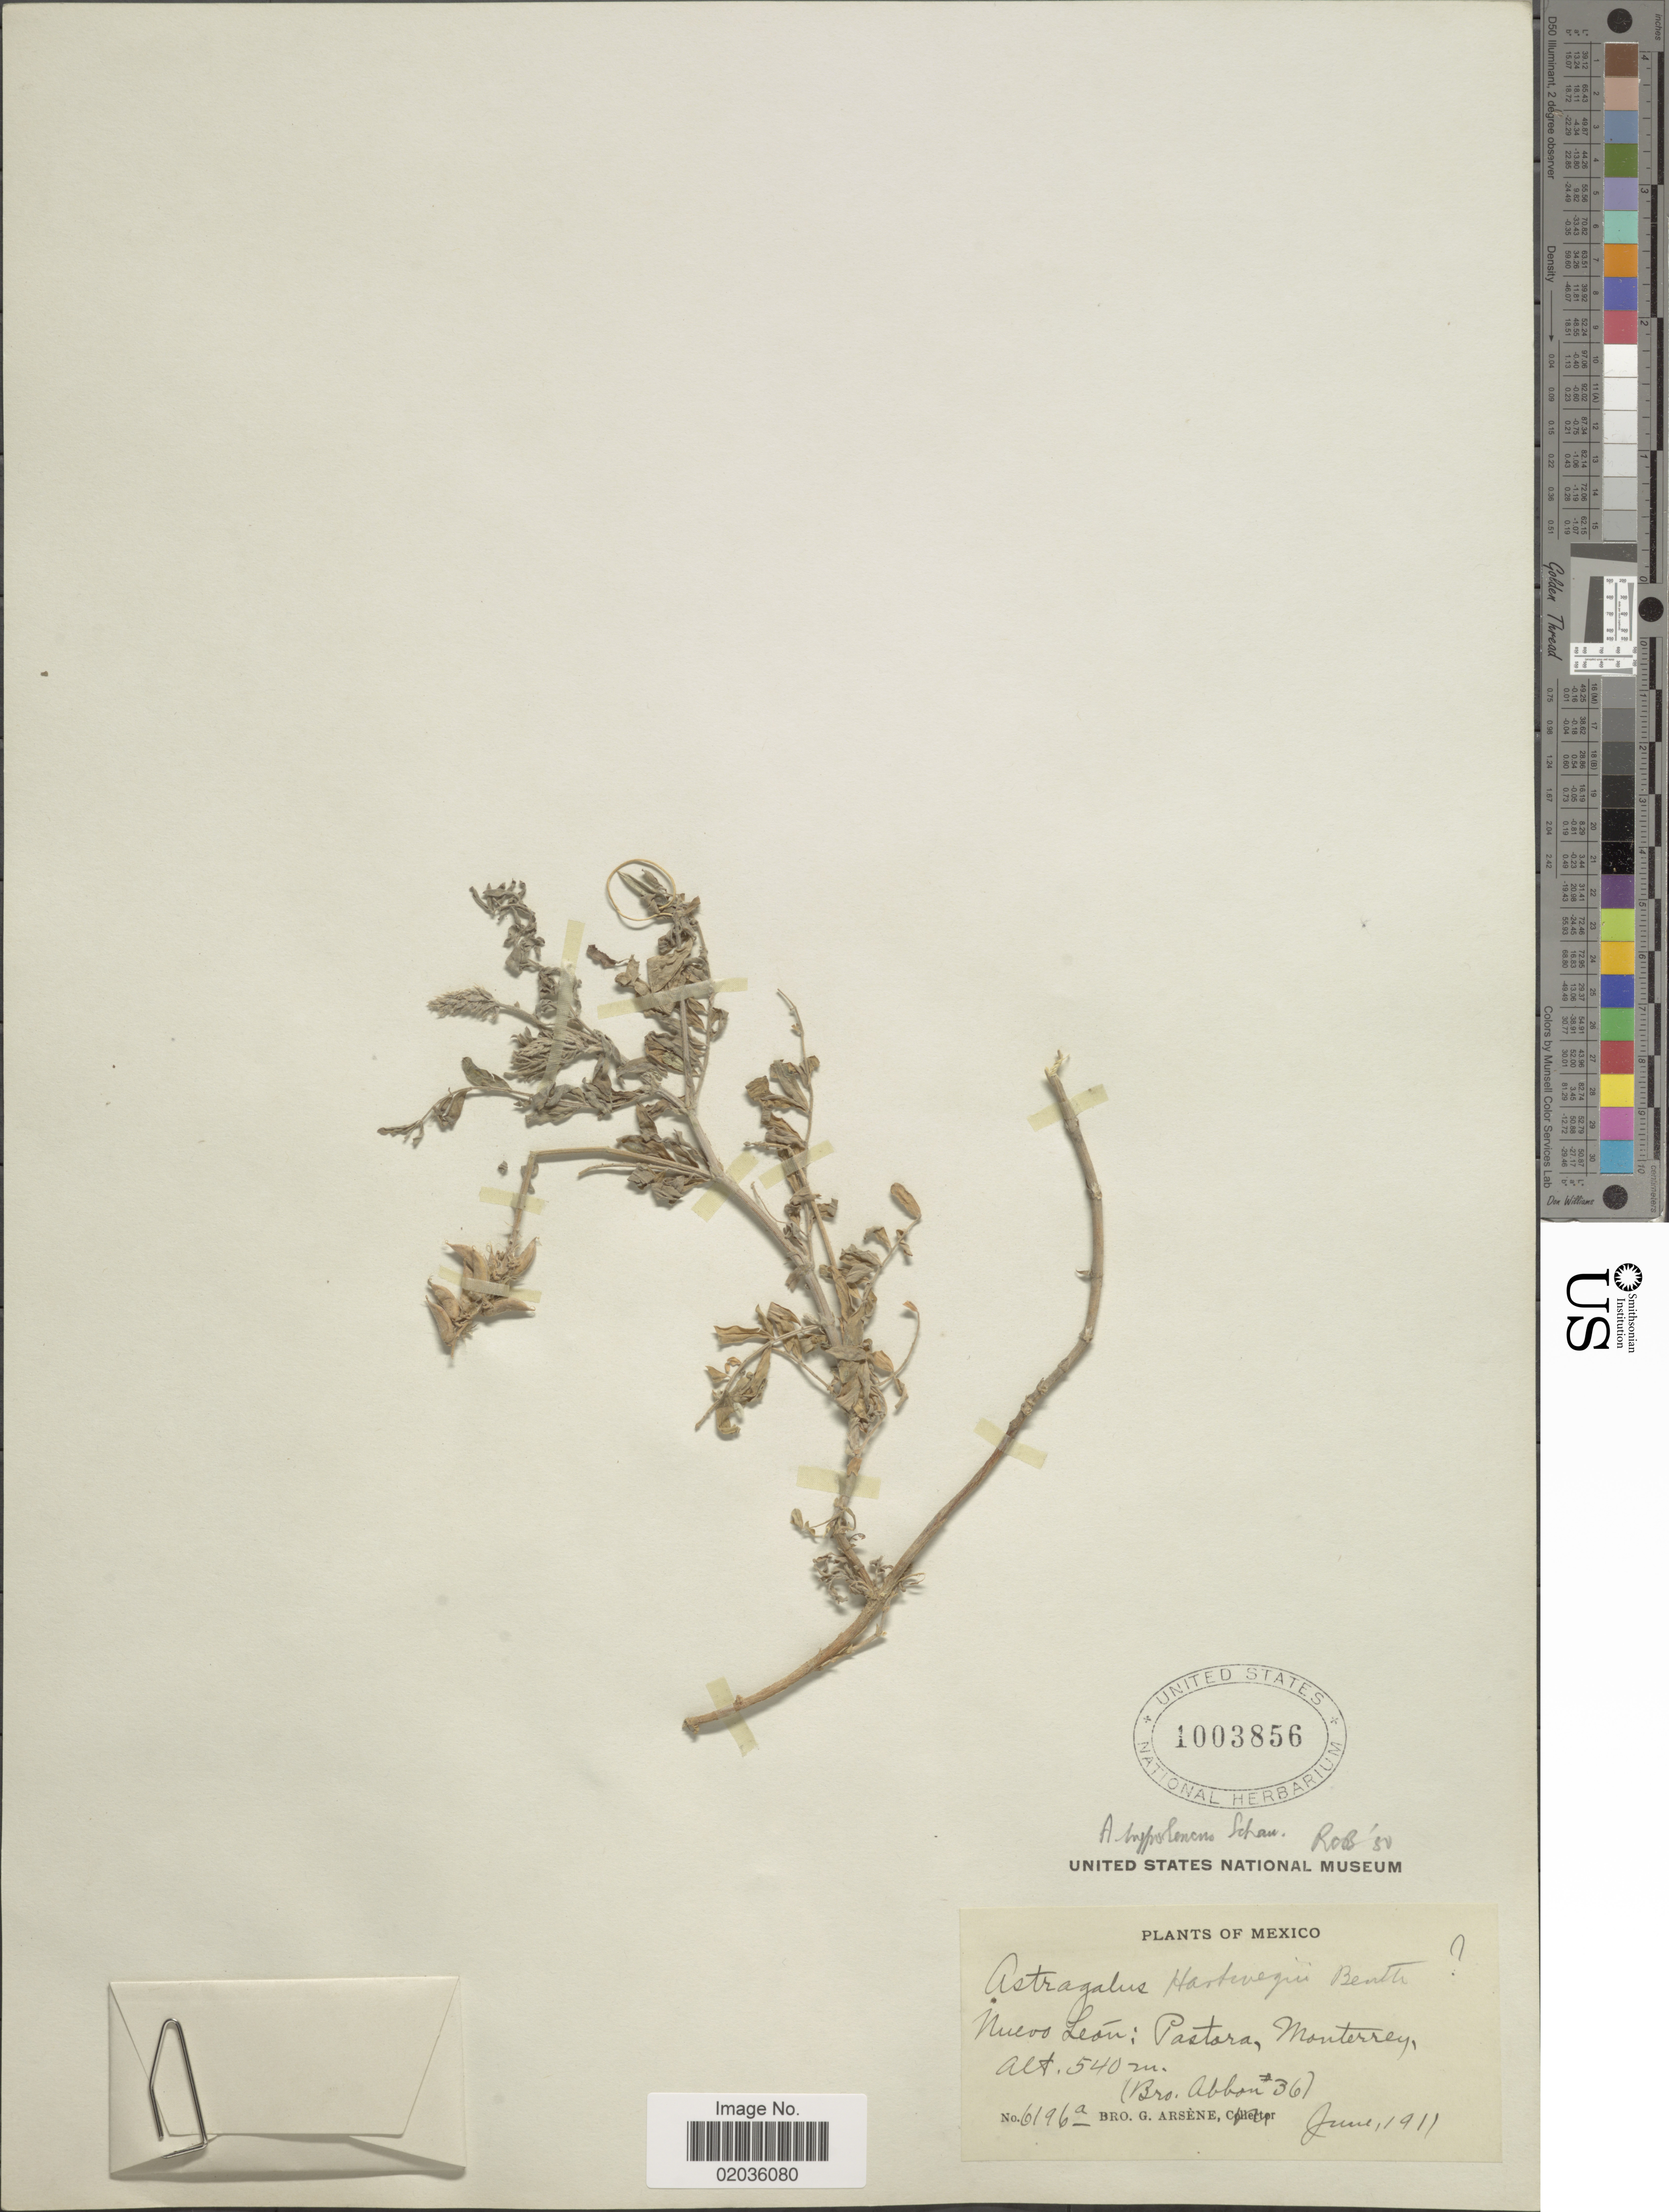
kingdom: Plantae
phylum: Tracheophyta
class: Magnoliopsida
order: Fabales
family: Fabaceae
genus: Astragalus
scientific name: Astragalus hypoleucus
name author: S. Schauer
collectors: Bro. G. Arsène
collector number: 6196a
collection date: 1911-06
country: Mexico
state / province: Nuevo León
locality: Nuevo Leon: Pastara, Monterrey.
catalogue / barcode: US 1003856